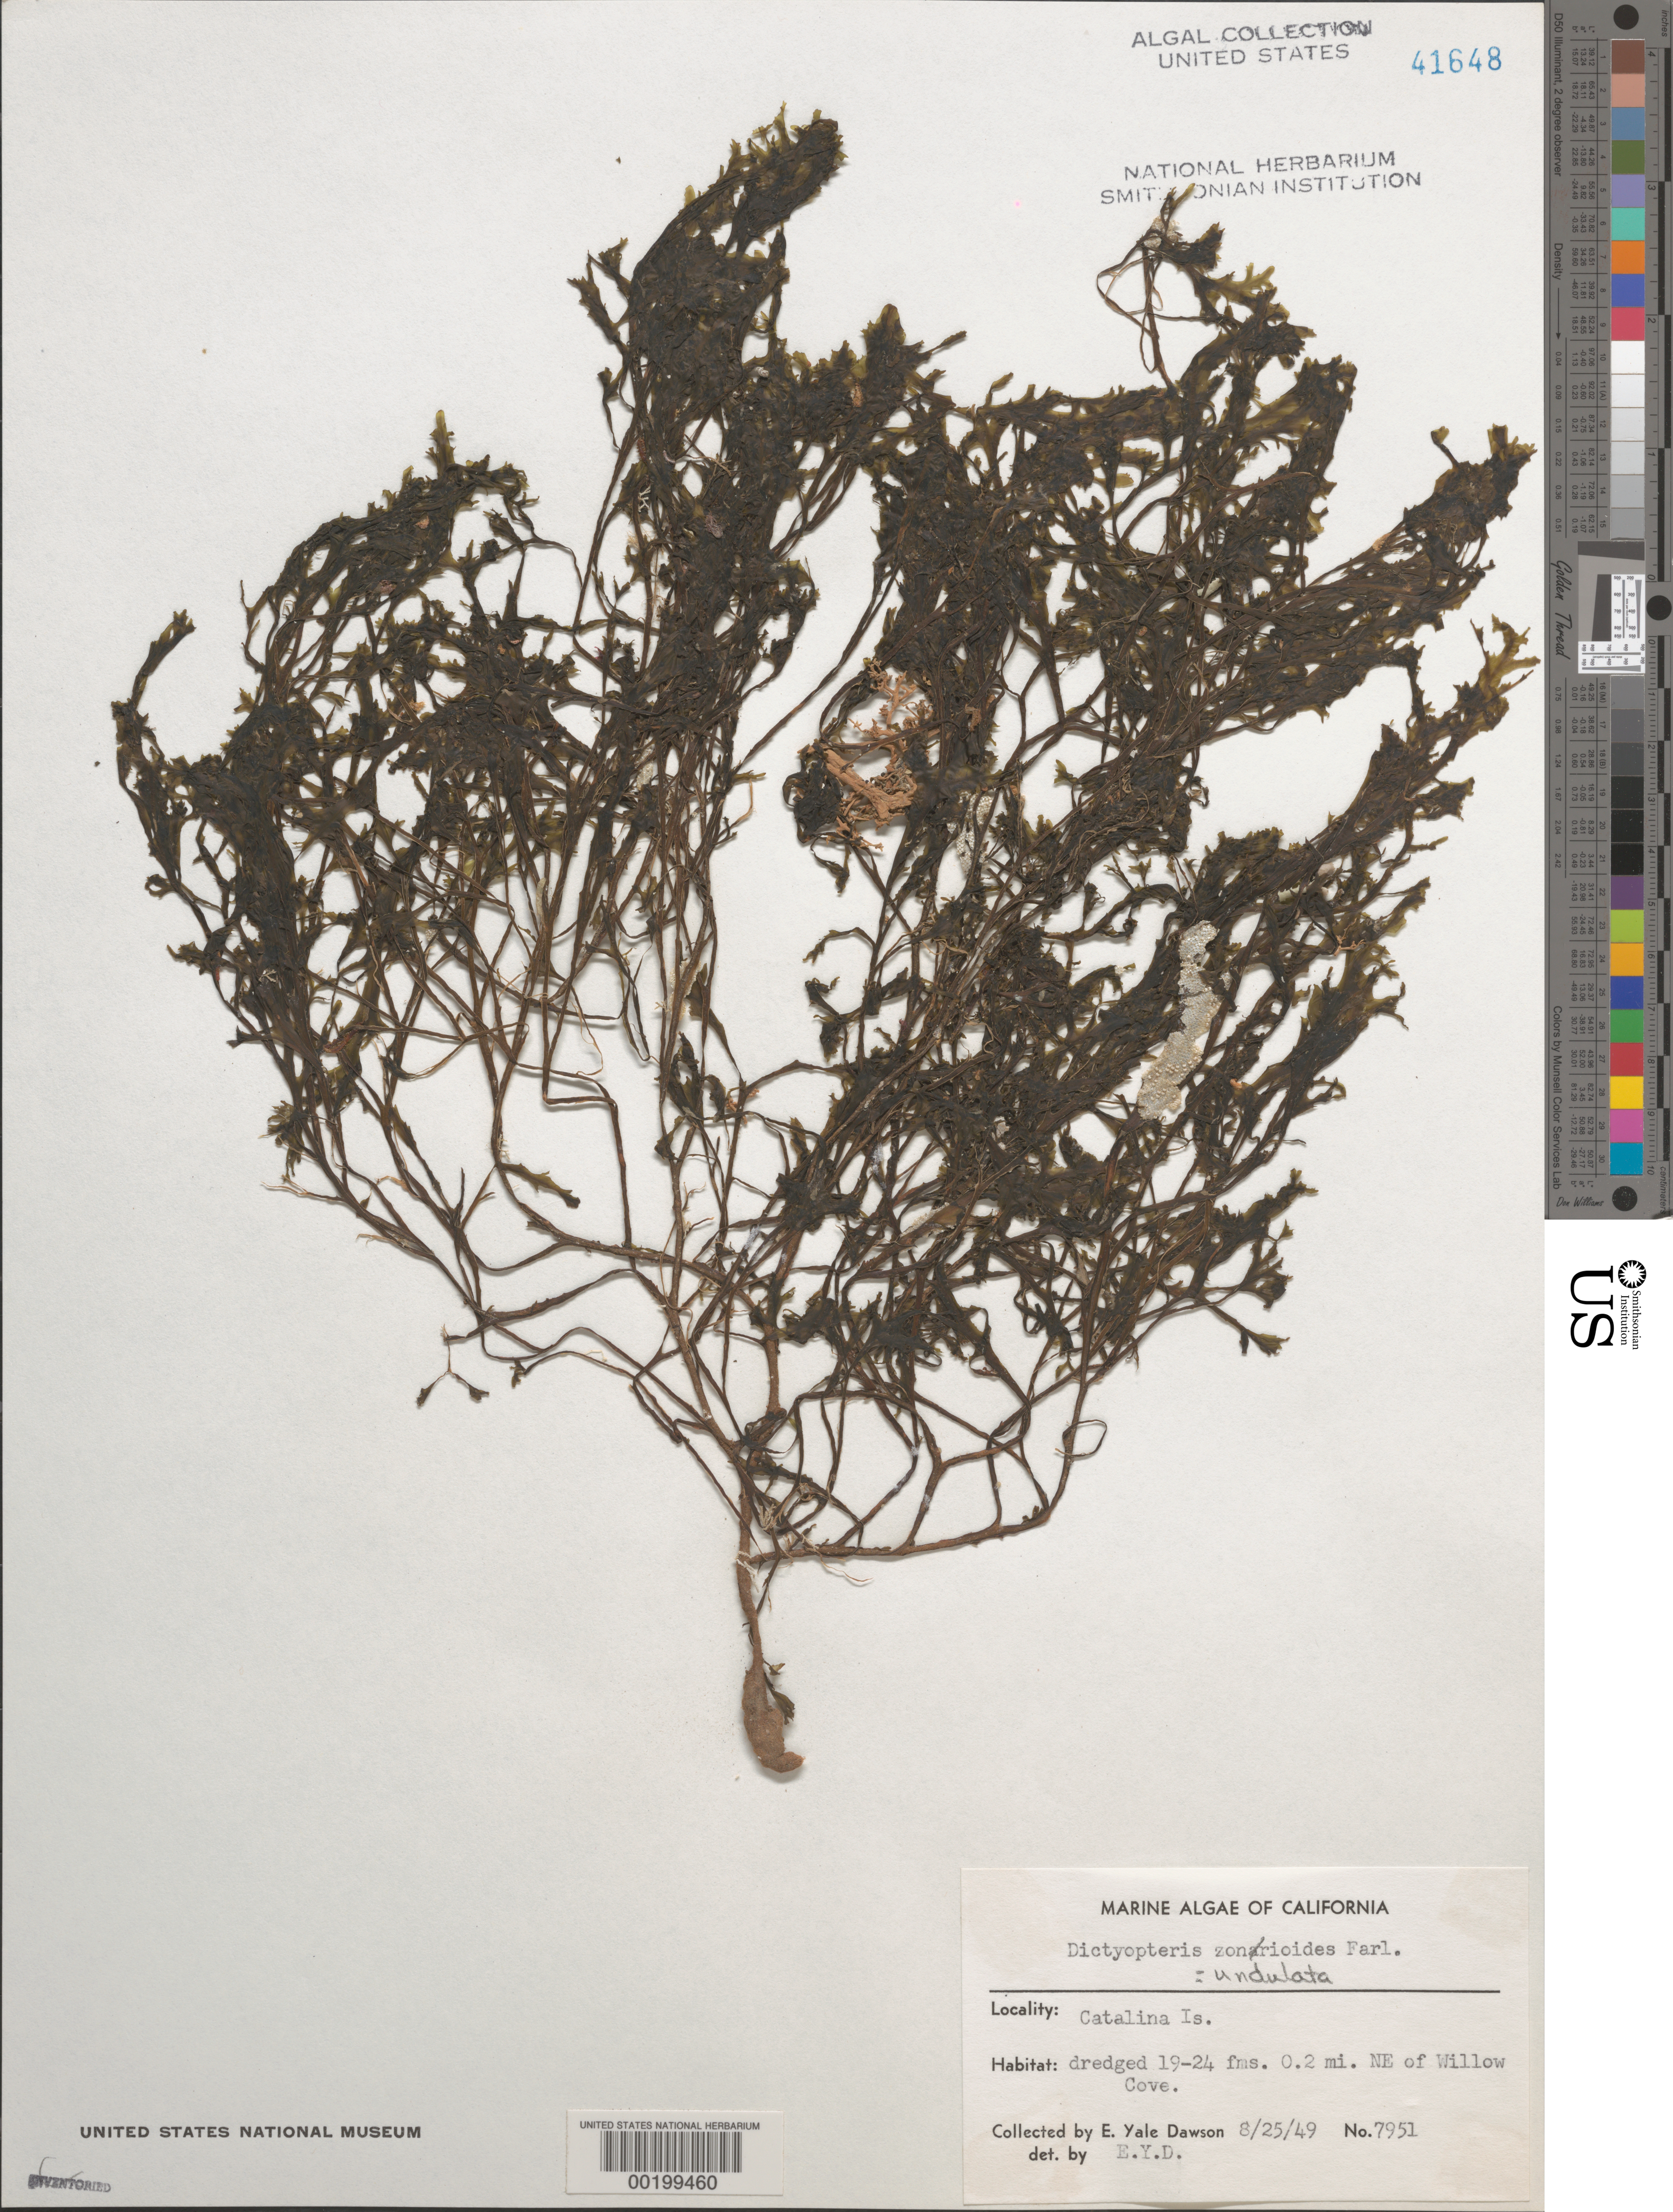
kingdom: Chromista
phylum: Ochrophyta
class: Phaeophyceae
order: Dictyotales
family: Dictyotaceae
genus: Dictyopteris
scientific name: Dictyopteris undulata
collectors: E. Y. Dawson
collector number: EYD 7951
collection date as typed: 25 Aug 1949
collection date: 1949-08-25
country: United States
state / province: California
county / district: Los Angeles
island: Santa Catalina Island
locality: Northeast of Willow Cove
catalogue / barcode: US 41648